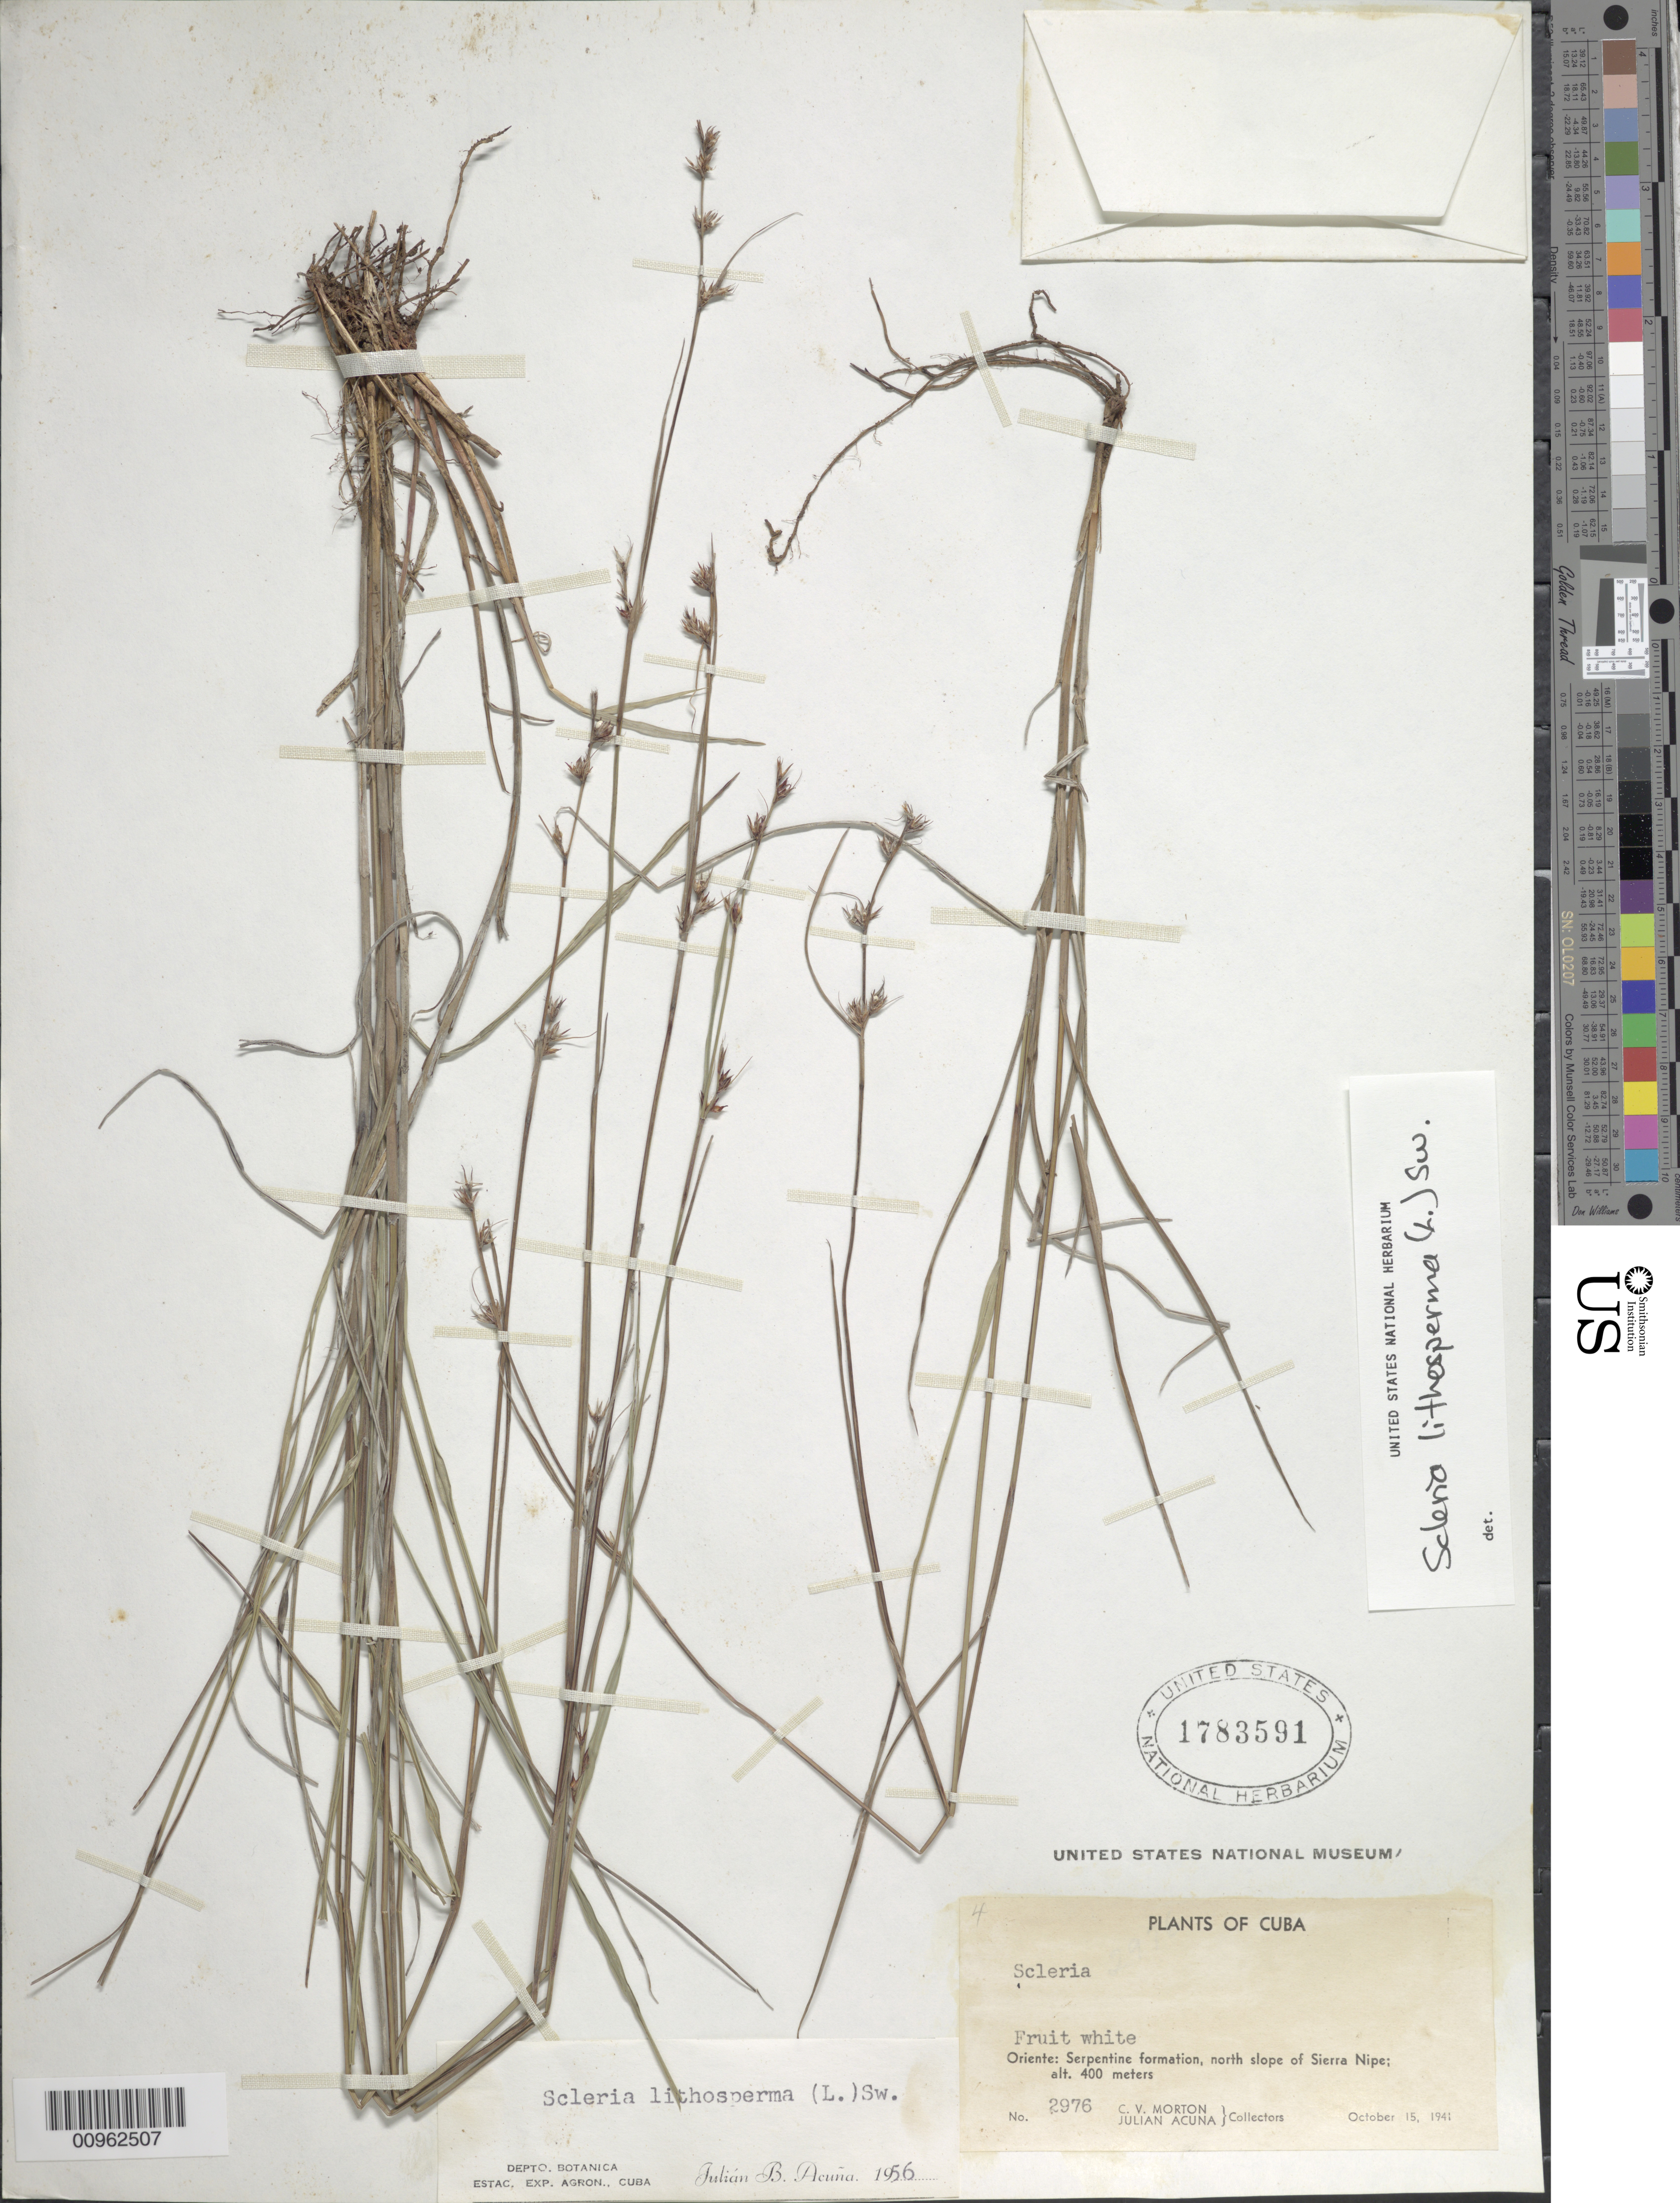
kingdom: Plantae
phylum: Tracheophyta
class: Liliopsida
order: Poales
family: Cyperaceae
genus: Scleria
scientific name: Scleria lithosperma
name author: (L.) Sw.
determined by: Acuña, J. B.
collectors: C. V. Morton & J. Acuña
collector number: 2976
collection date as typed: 15 Oct 1941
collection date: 1941-10-15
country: Cuba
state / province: Holguín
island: Cuba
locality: North slope of Sierra Nipe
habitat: Serpentine formation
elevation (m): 400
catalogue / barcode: US 1783591